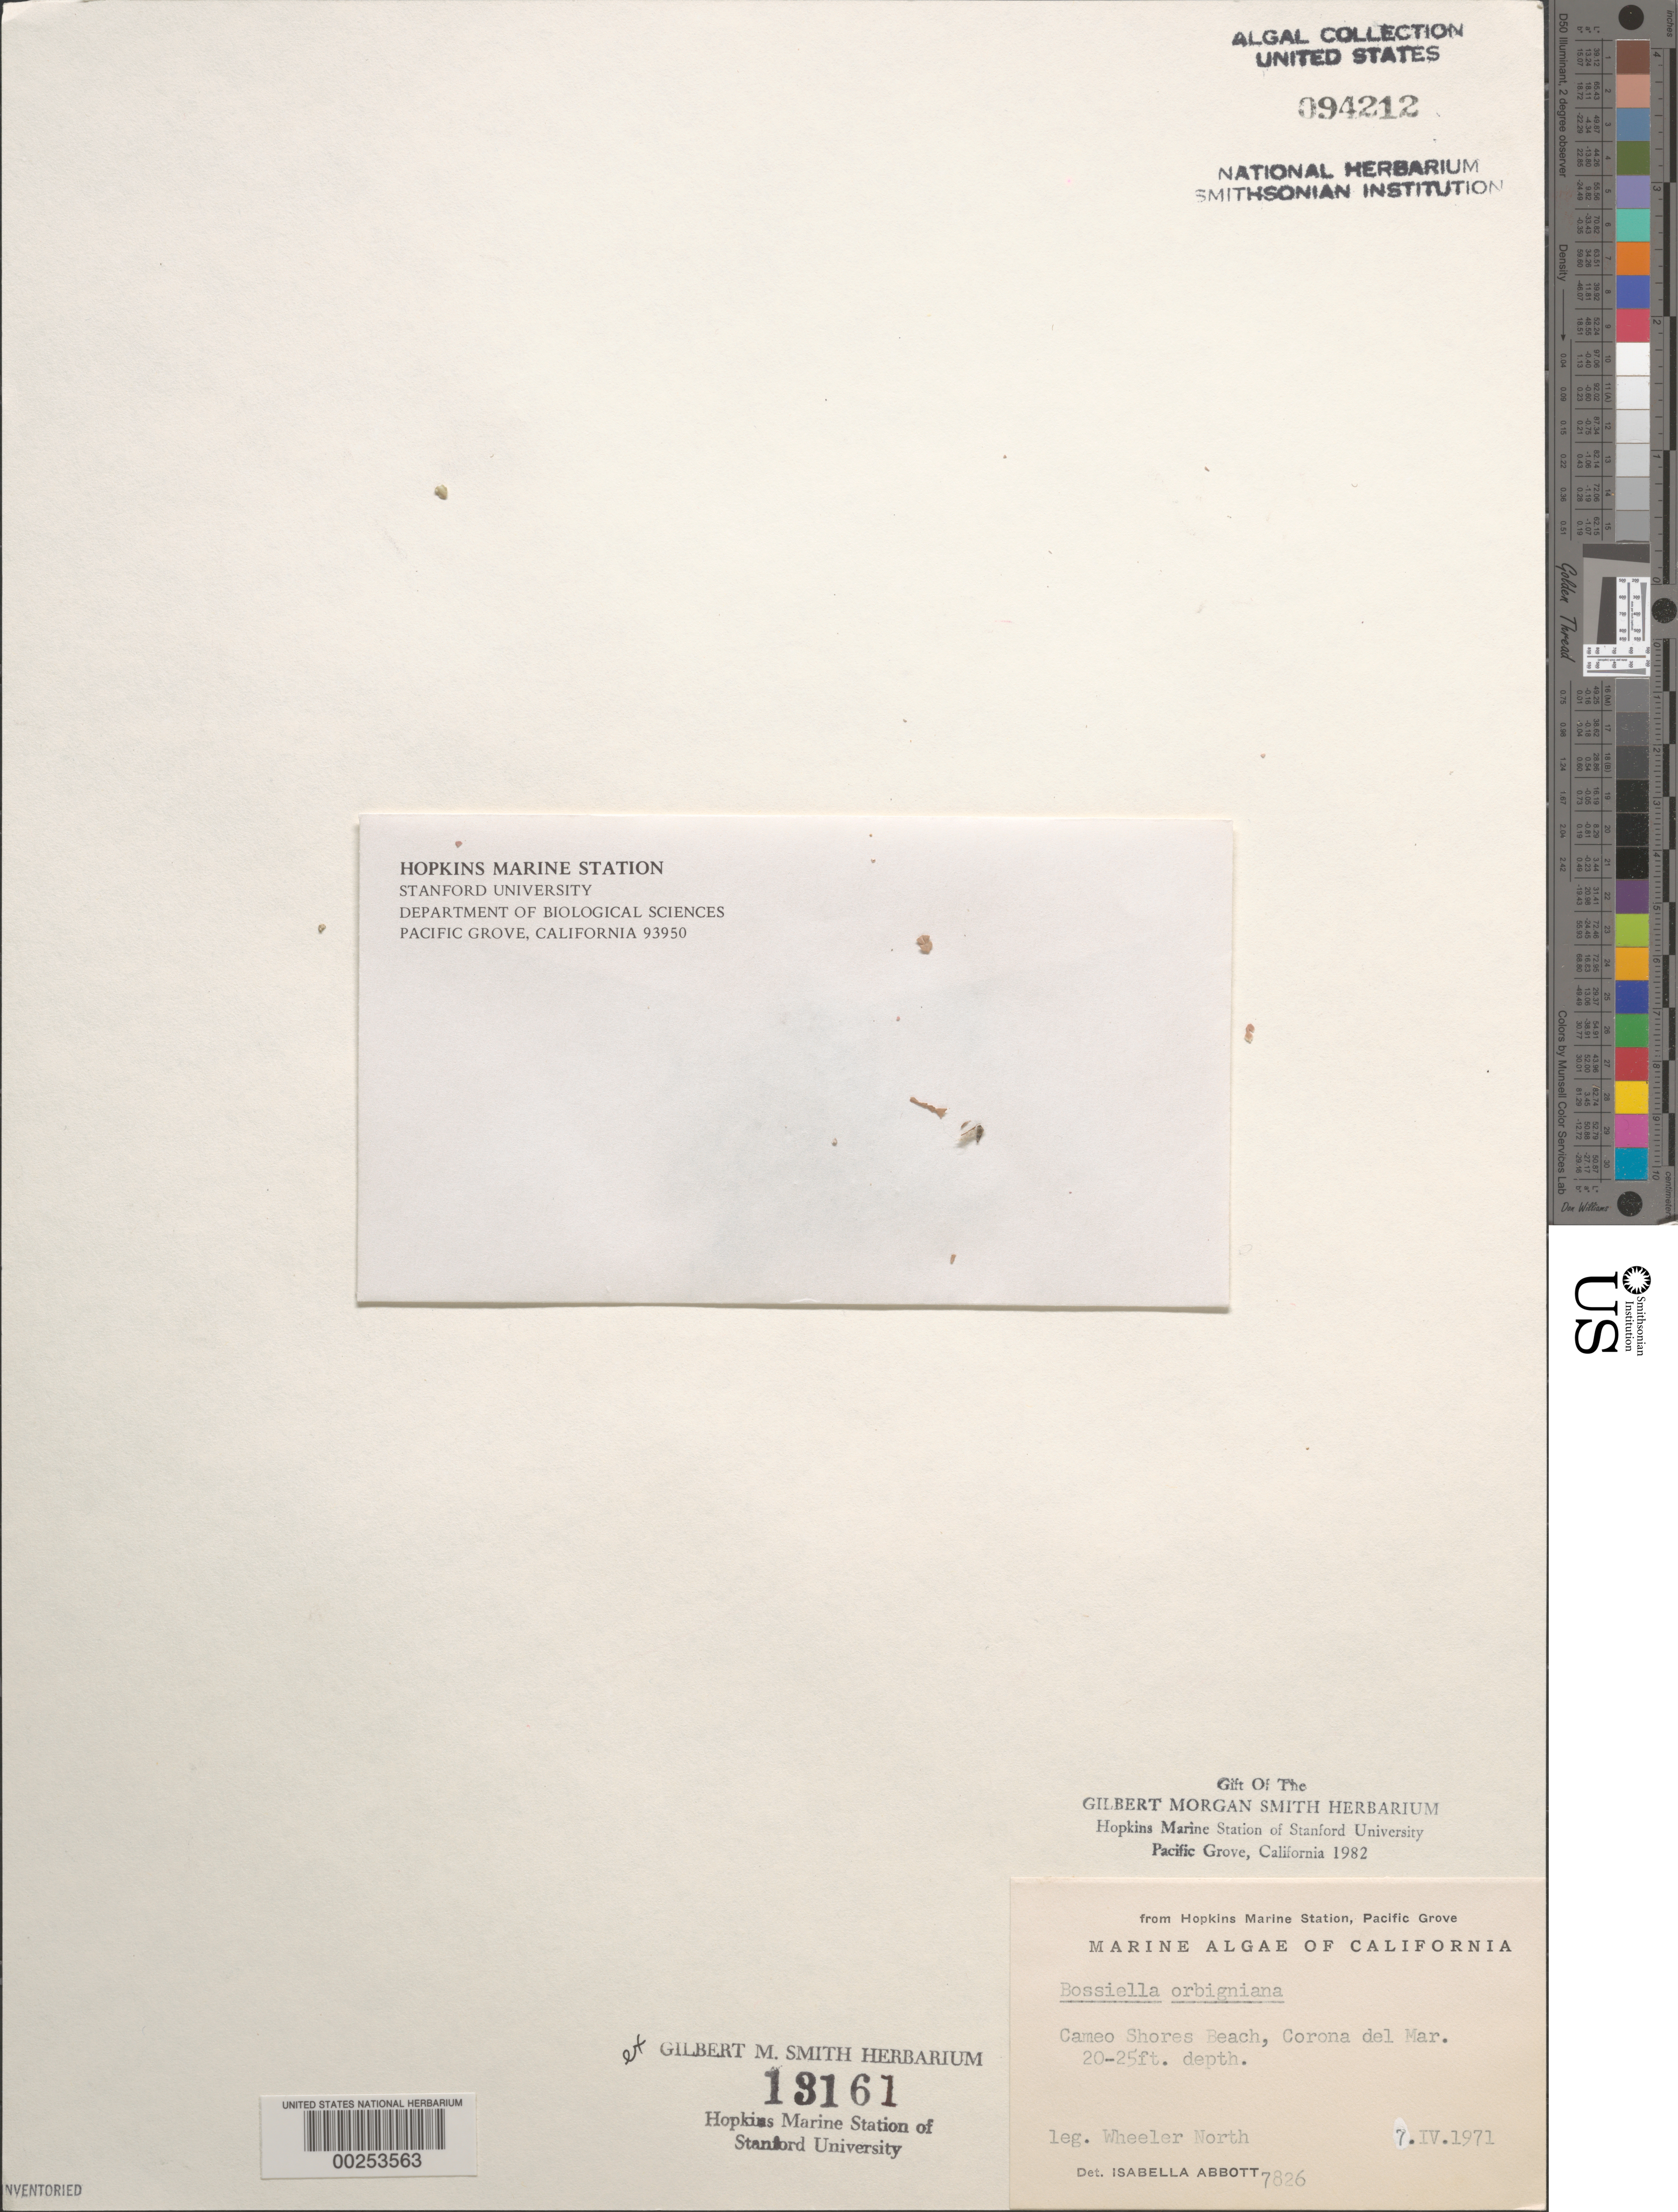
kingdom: Plantae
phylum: Rhodophyta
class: Florideophyceae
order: Corallinales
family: Corallinaceae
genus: Bossiella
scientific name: Bossiella orbigniana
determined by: Abbott, Isabella A.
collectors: W. North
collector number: IAA 7826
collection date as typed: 07 Apr 1971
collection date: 1971-04-07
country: United States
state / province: California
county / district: Orange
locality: Cameo Shores Beach, Corona del Mar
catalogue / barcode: US 94212